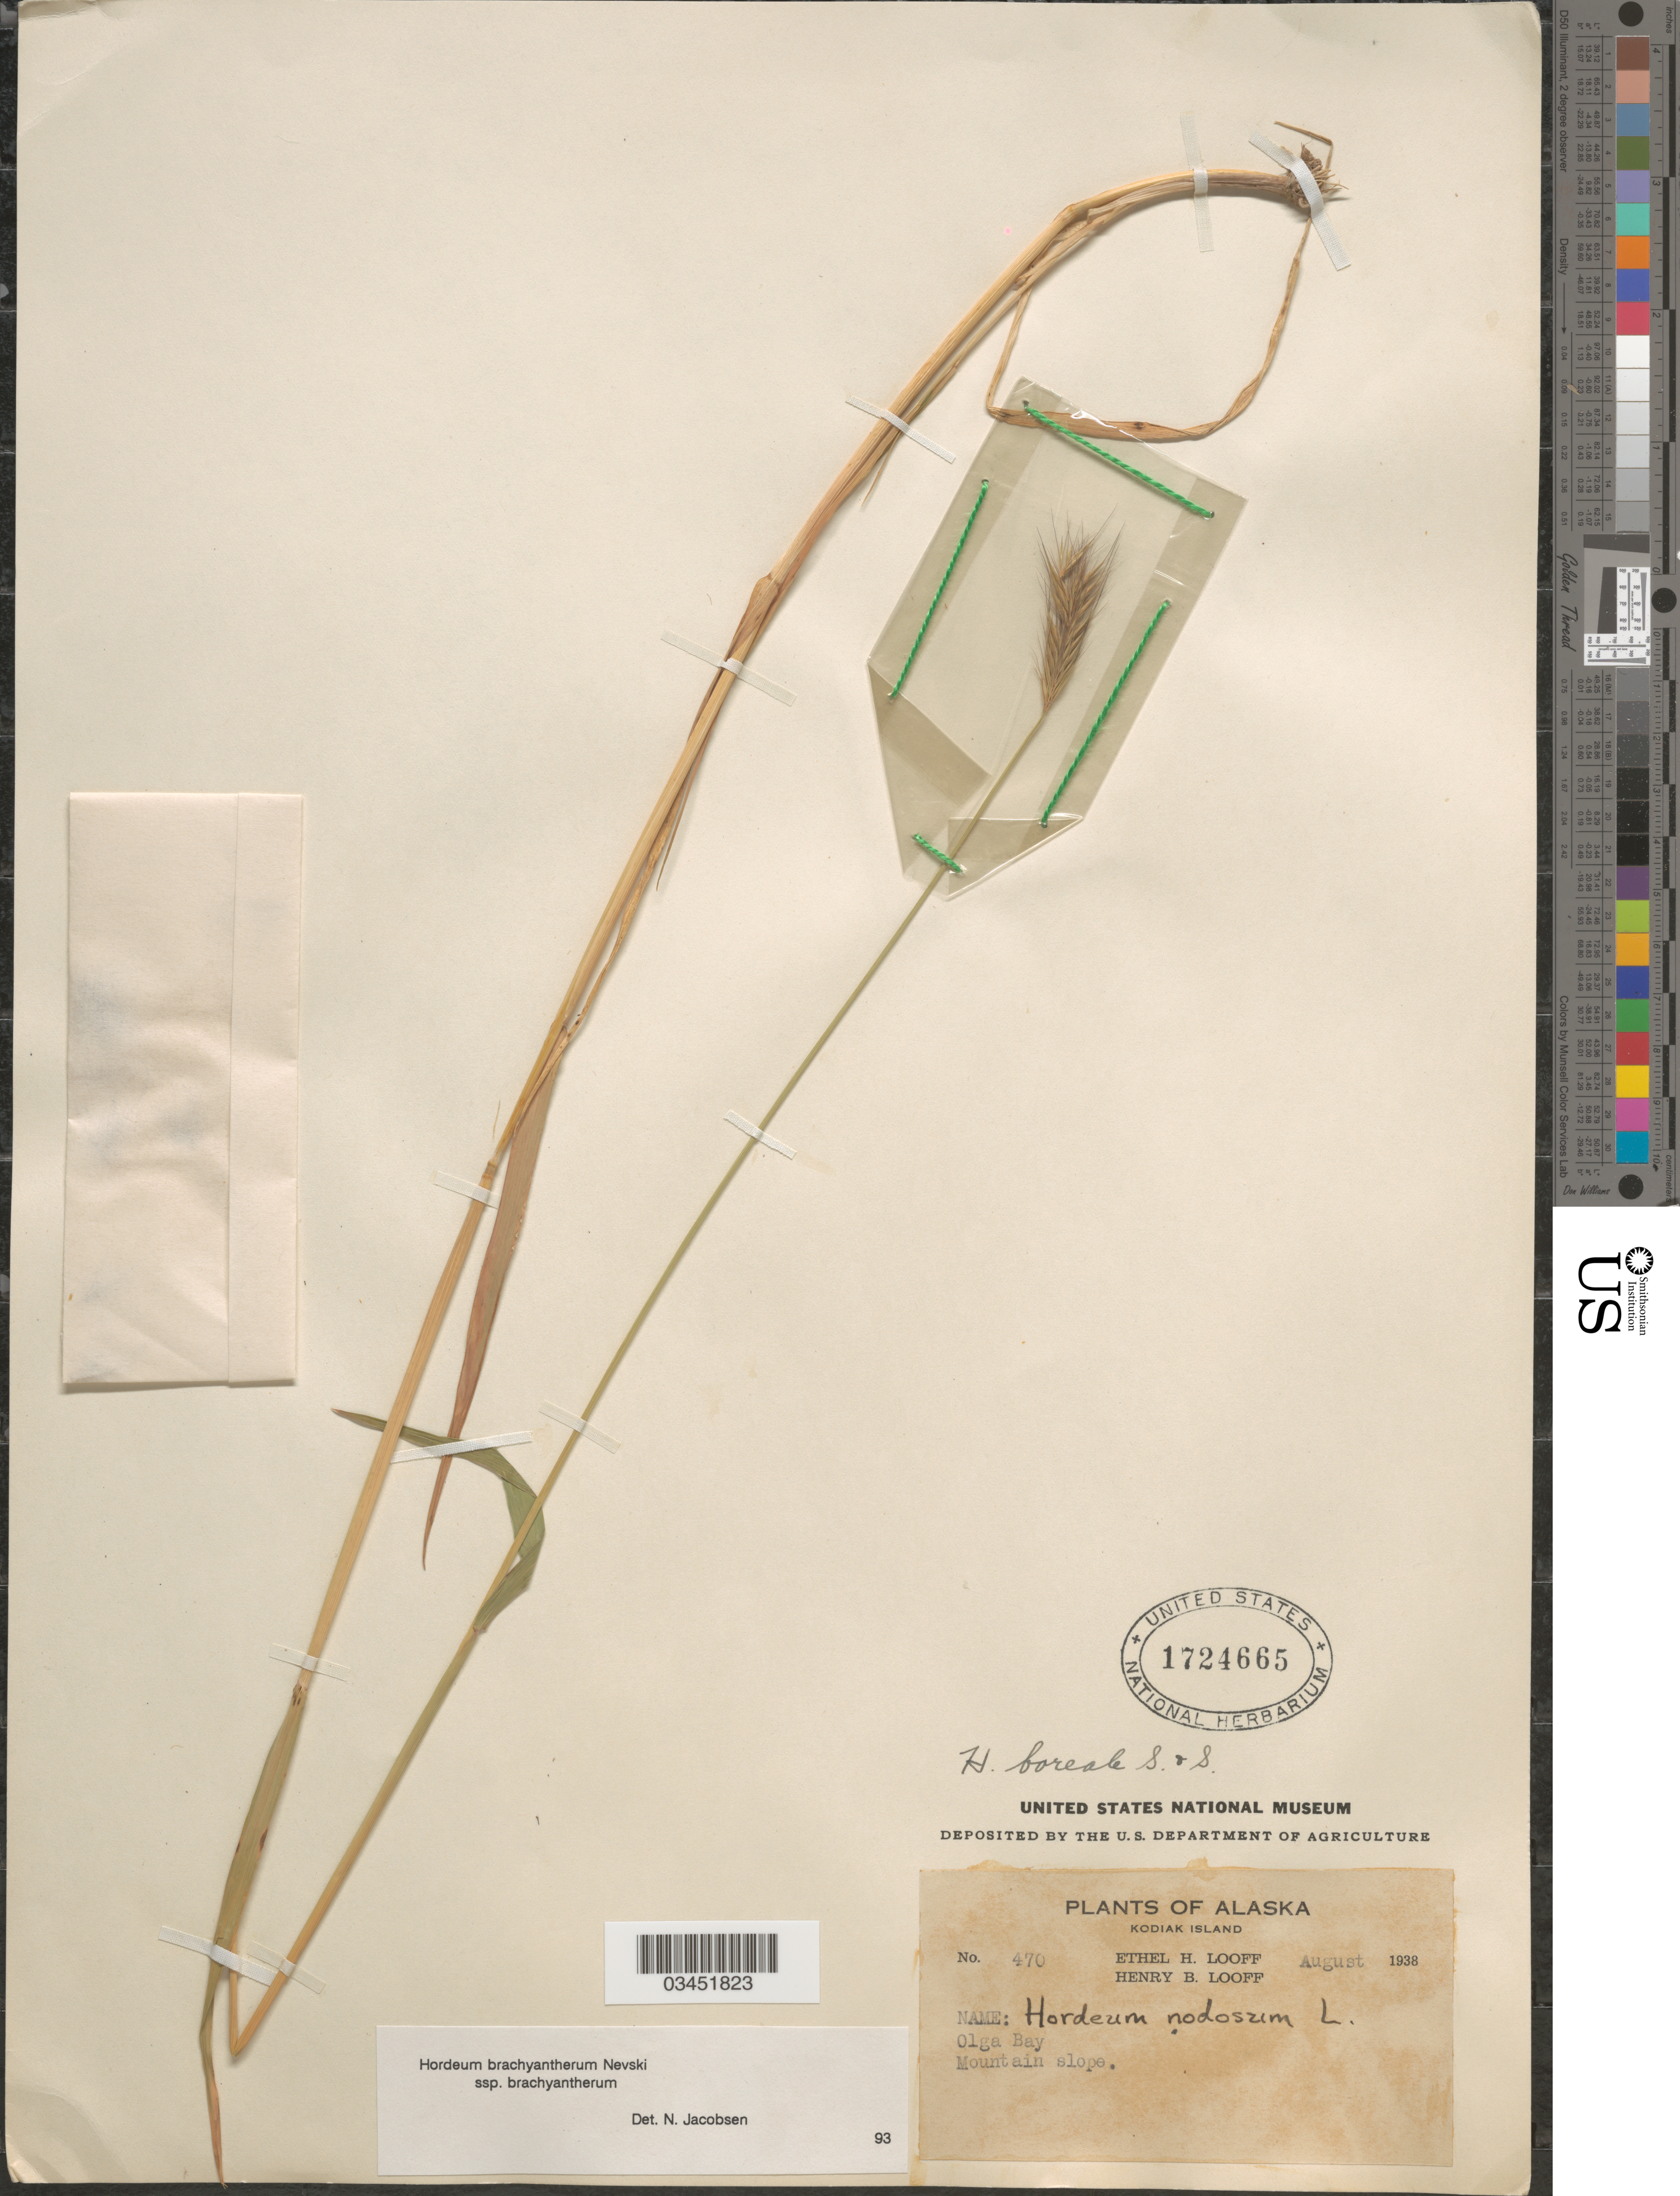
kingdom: Plantae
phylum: Tracheophyta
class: Liliopsida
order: Poales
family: Poaceae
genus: Hordeum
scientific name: Hordeum brachyantherum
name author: Nevski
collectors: E. Looff & H. Looff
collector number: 470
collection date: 1938-08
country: United States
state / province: Alaska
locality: Kodiak Island. Olga Bay. Mountain slope.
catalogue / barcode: US 1724665